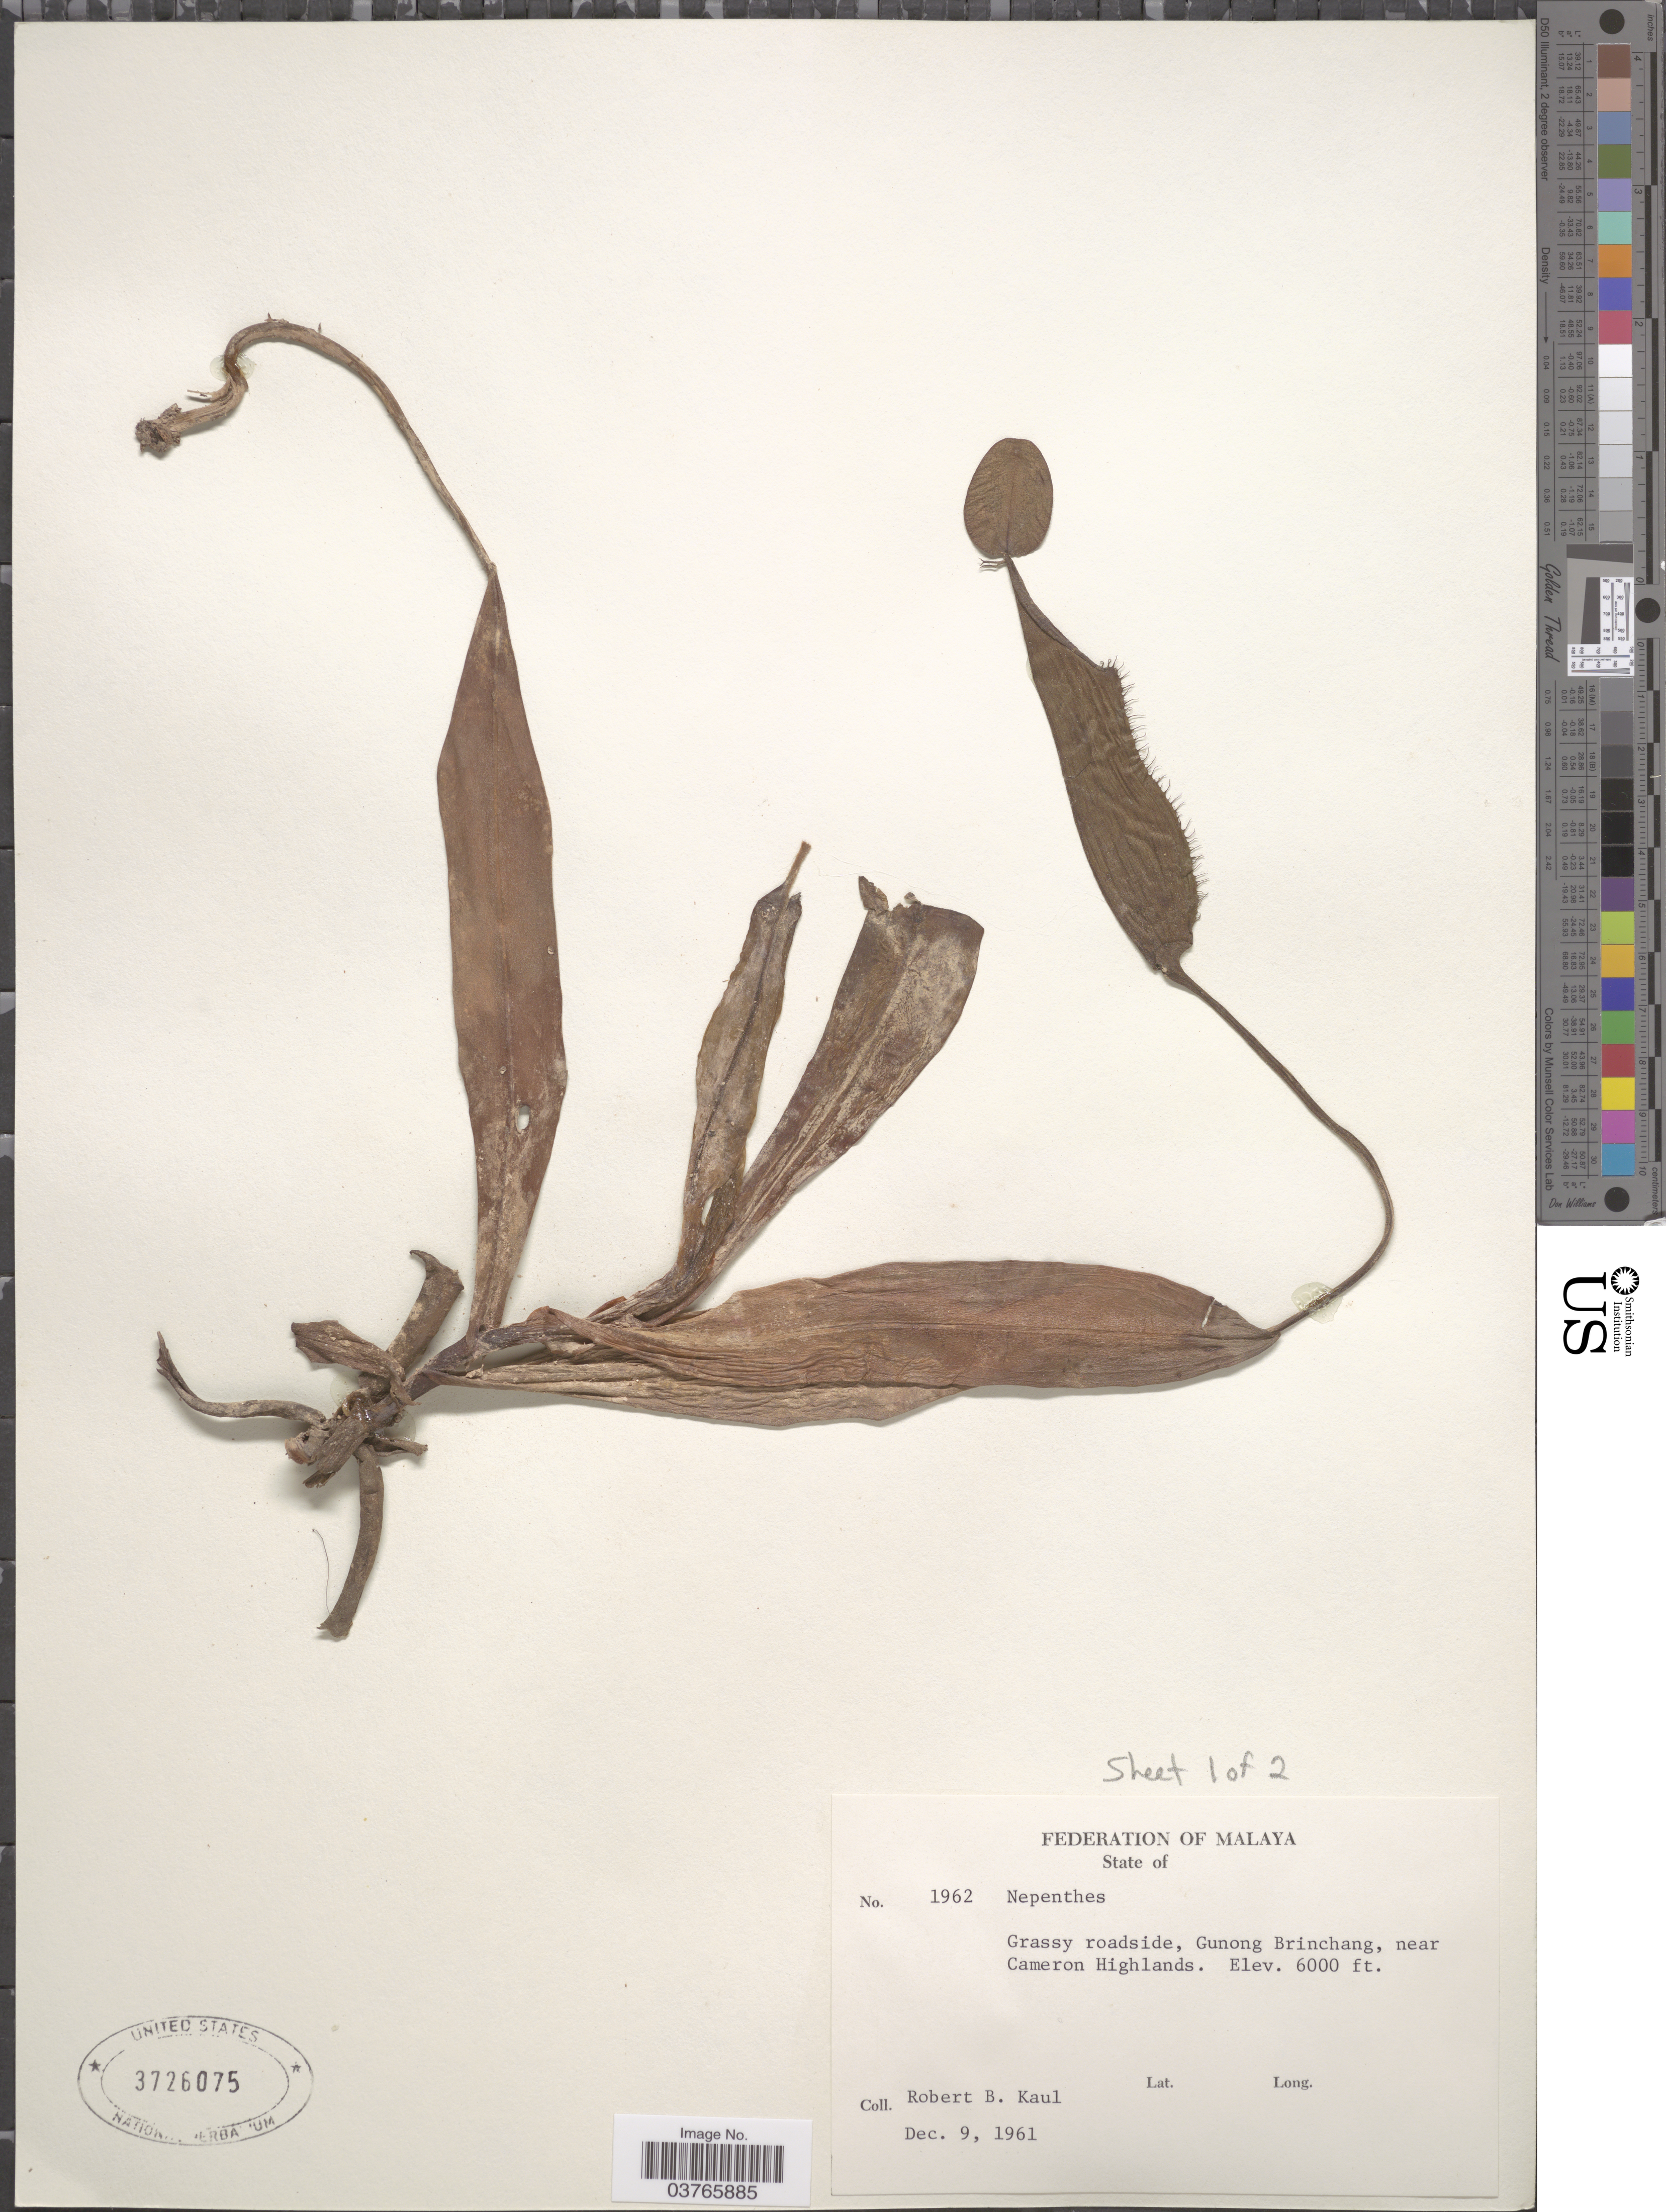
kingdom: Plantae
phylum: Tracheophyta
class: Magnoliopsida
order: Caryophyllales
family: Nepenthaceae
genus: Nepenthes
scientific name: Nepenthes sp.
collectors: R. Kaul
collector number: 1962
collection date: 1961-12-09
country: Malaysia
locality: Federation of Malaya. Grassy roadside, Gunong Brinchang, near Cameron Highlands.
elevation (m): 1829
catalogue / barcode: US 3726075